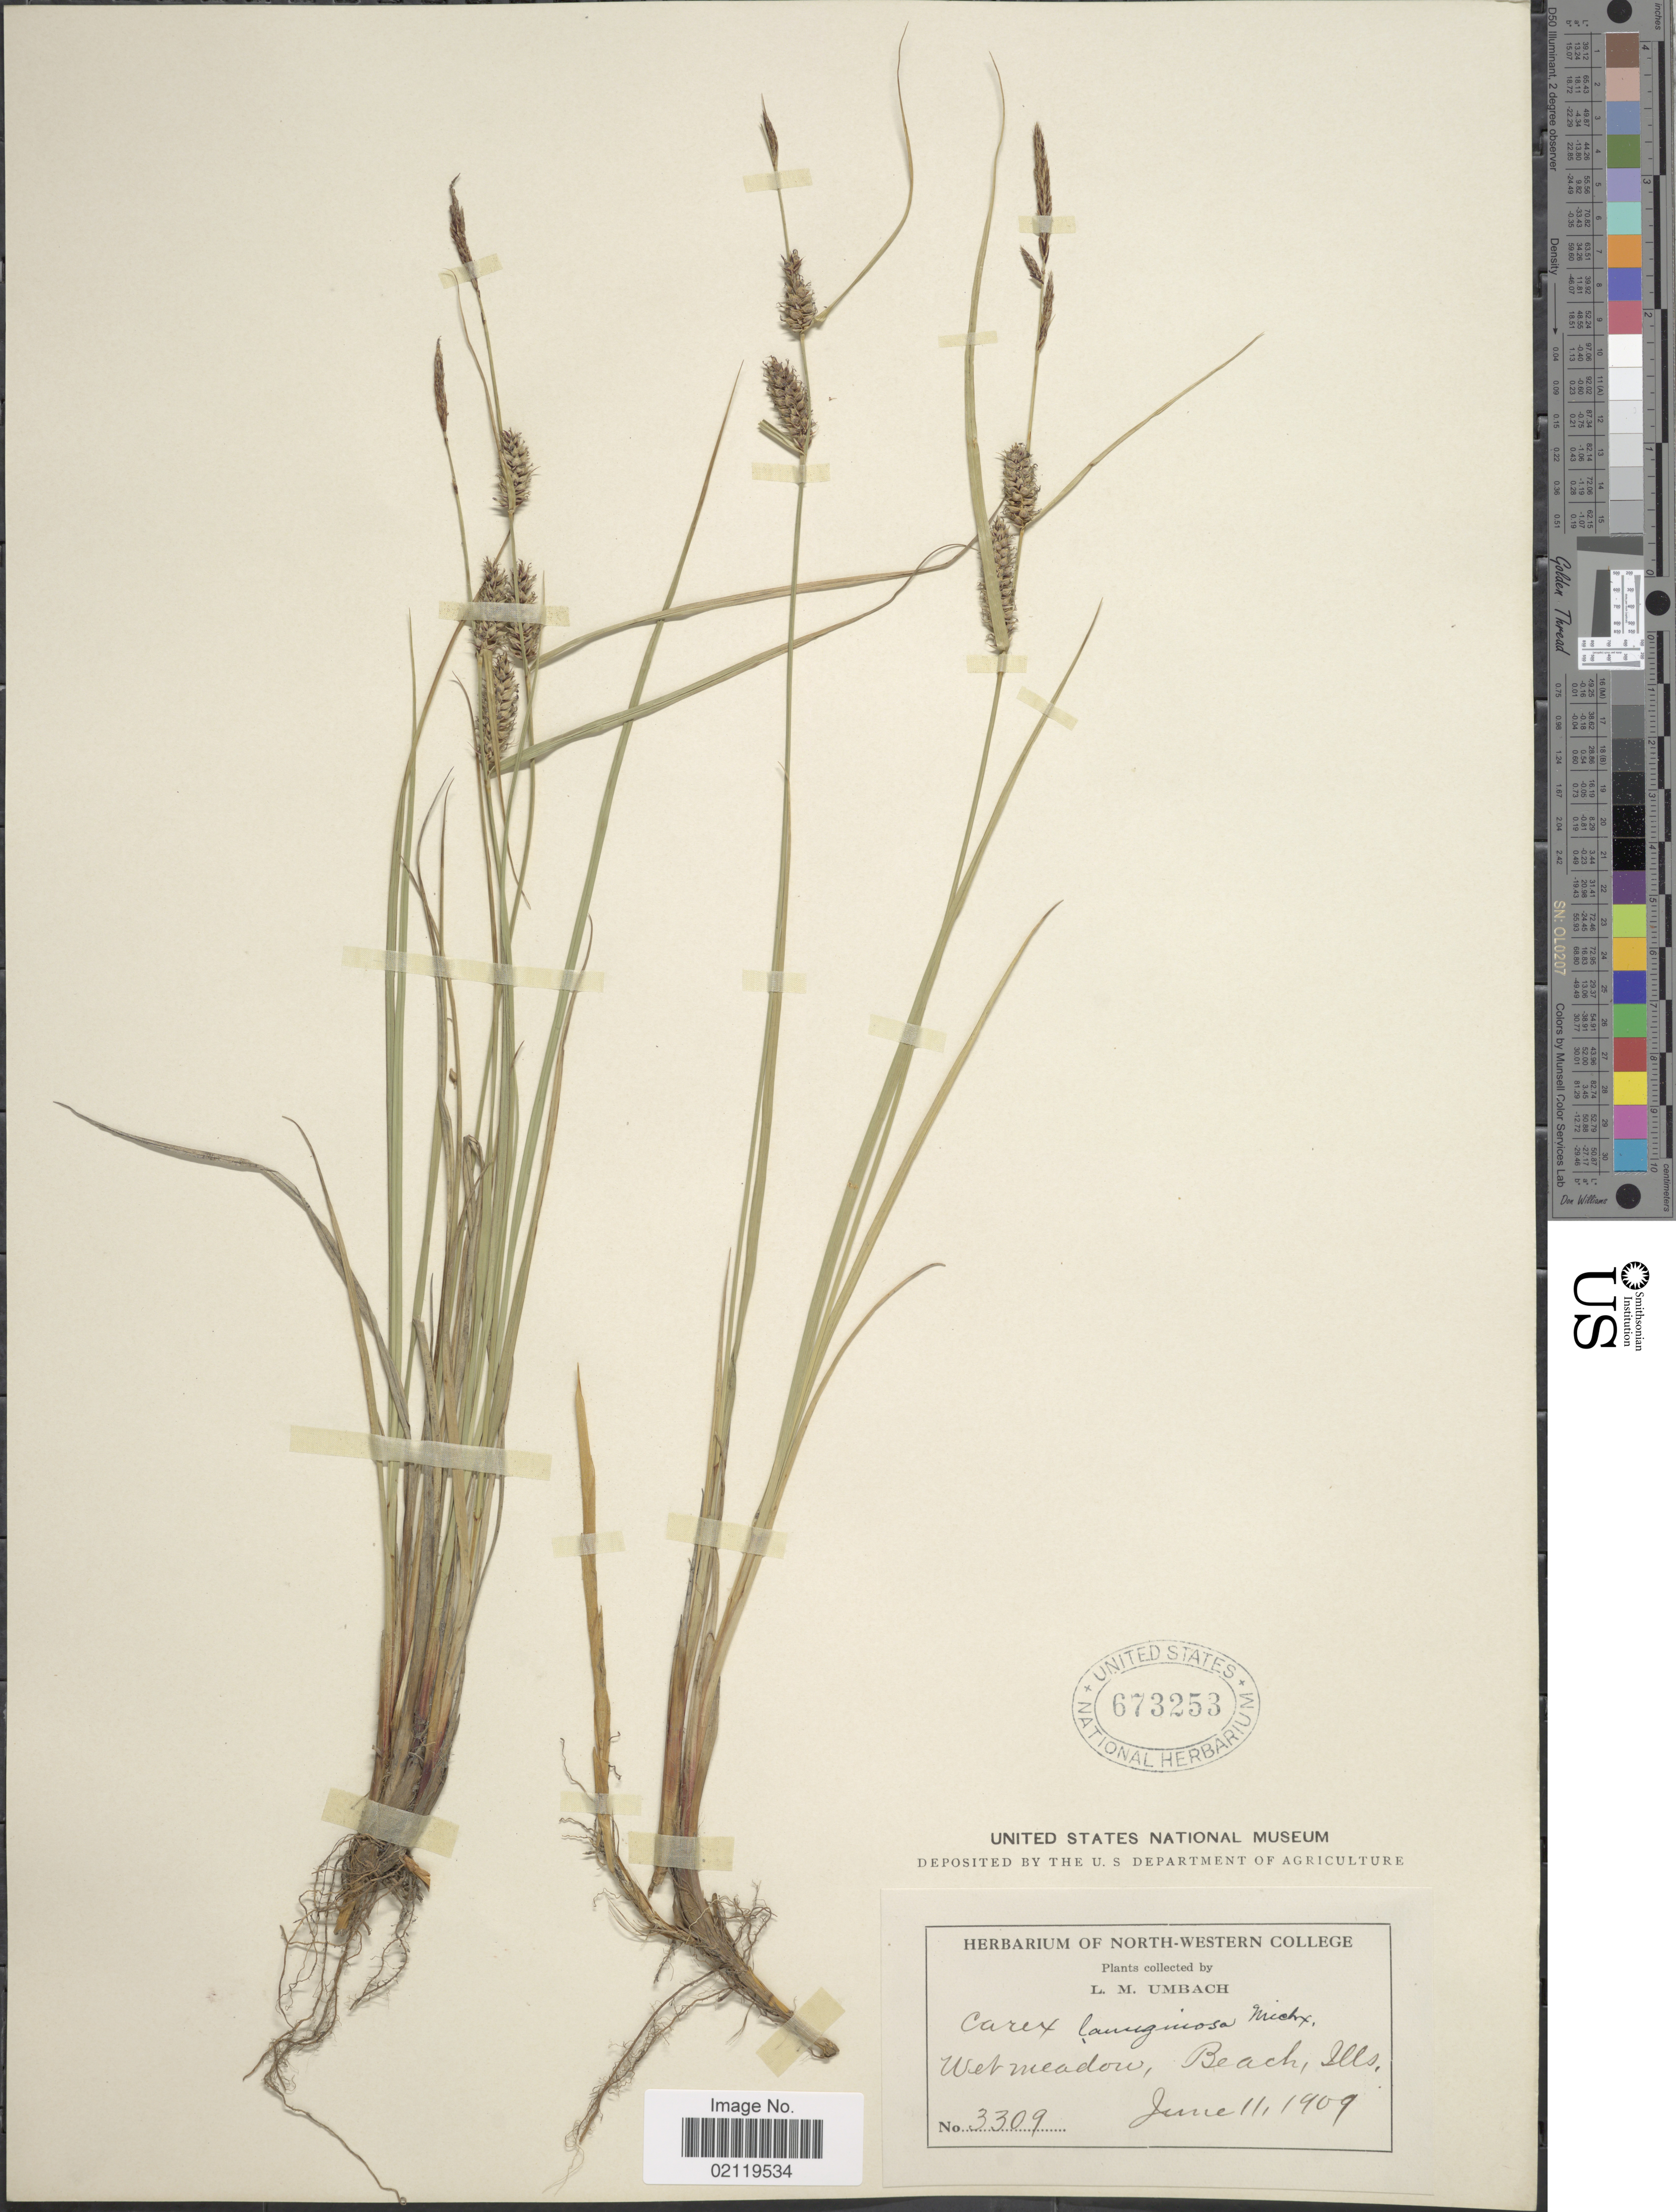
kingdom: Plantae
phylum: Tracheophyta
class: Liliopsida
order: Poales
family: Cyperaceae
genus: Carex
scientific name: Carex pellita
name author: Muhl. ex Willd.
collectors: L. M. Umbach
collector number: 3309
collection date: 1909-06-11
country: United States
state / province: Illinois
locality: Wet meadow, Beach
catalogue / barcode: US 673253